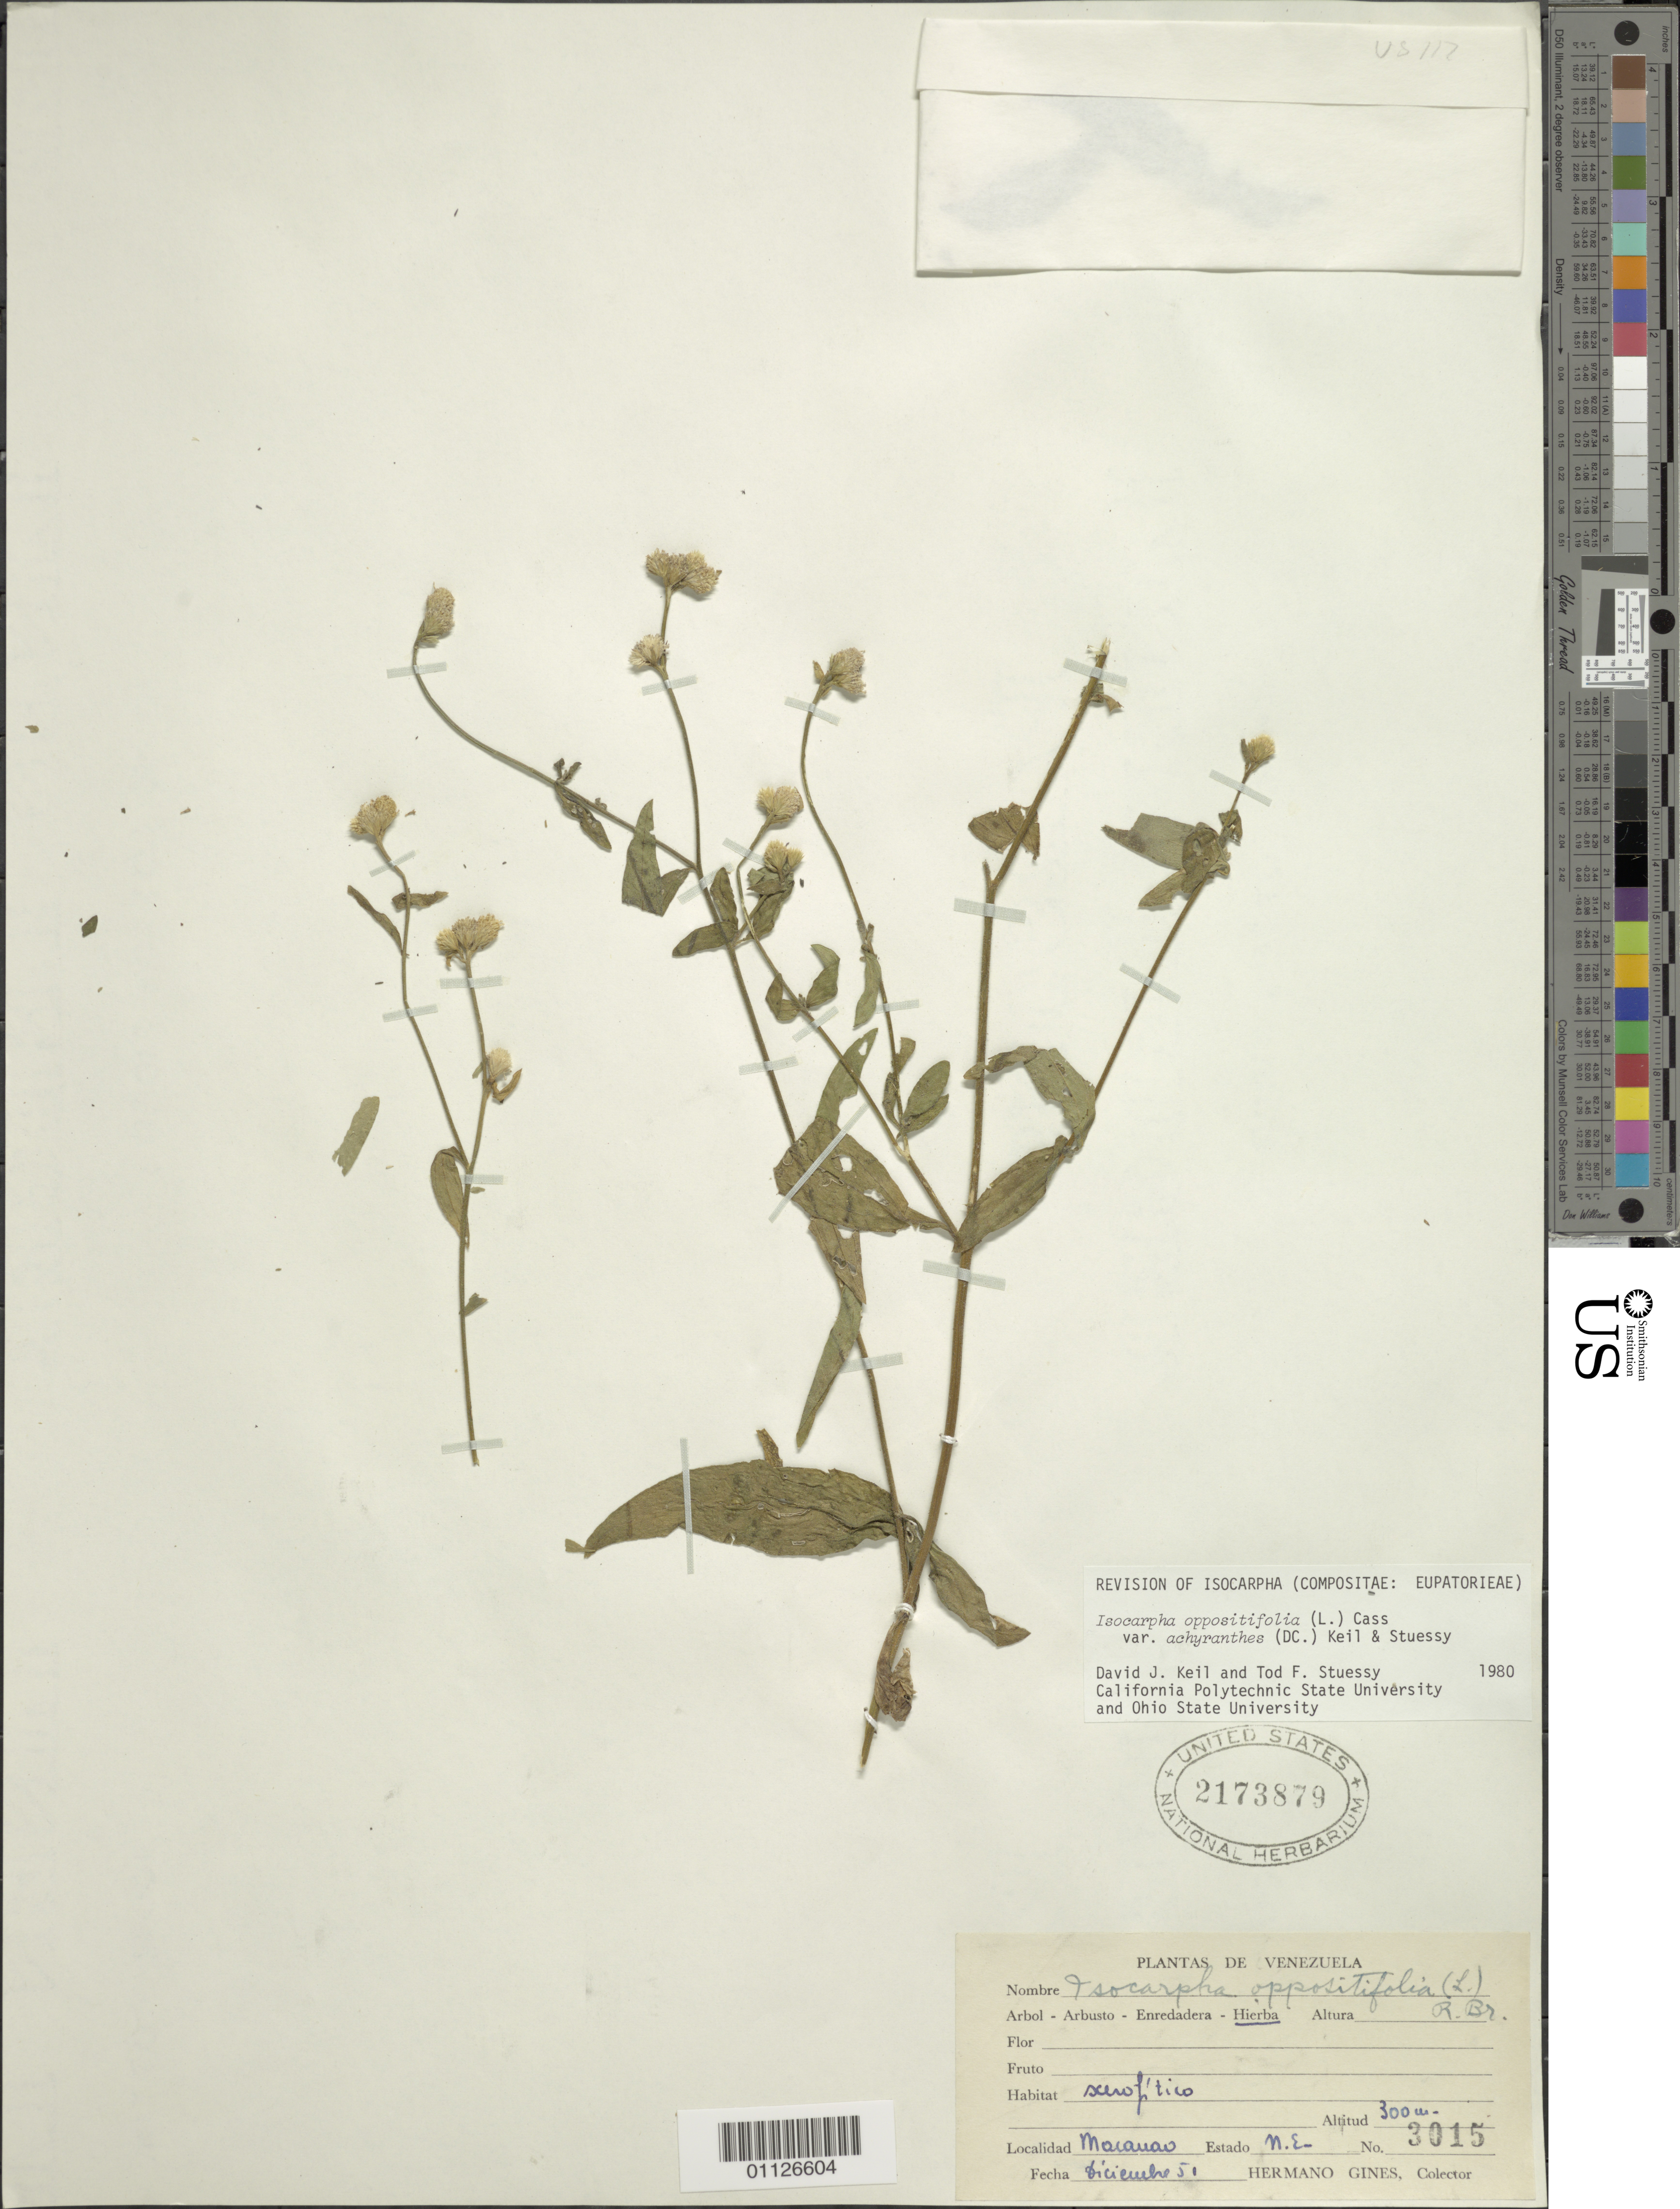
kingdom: Plantae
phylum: Tracheophyta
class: Magnoliopsida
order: Asterales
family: Asteraceae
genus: Isocarpha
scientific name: Isocarpha oppositifolia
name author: (L.) Cass.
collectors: Bro. Gines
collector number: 3015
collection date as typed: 01 Dec 1951 to 31 Dec 1951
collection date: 1951-12-01/1951-12-31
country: Venezuela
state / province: Nueva Esparta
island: Margarita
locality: Macanao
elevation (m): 300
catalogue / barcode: US 2173879